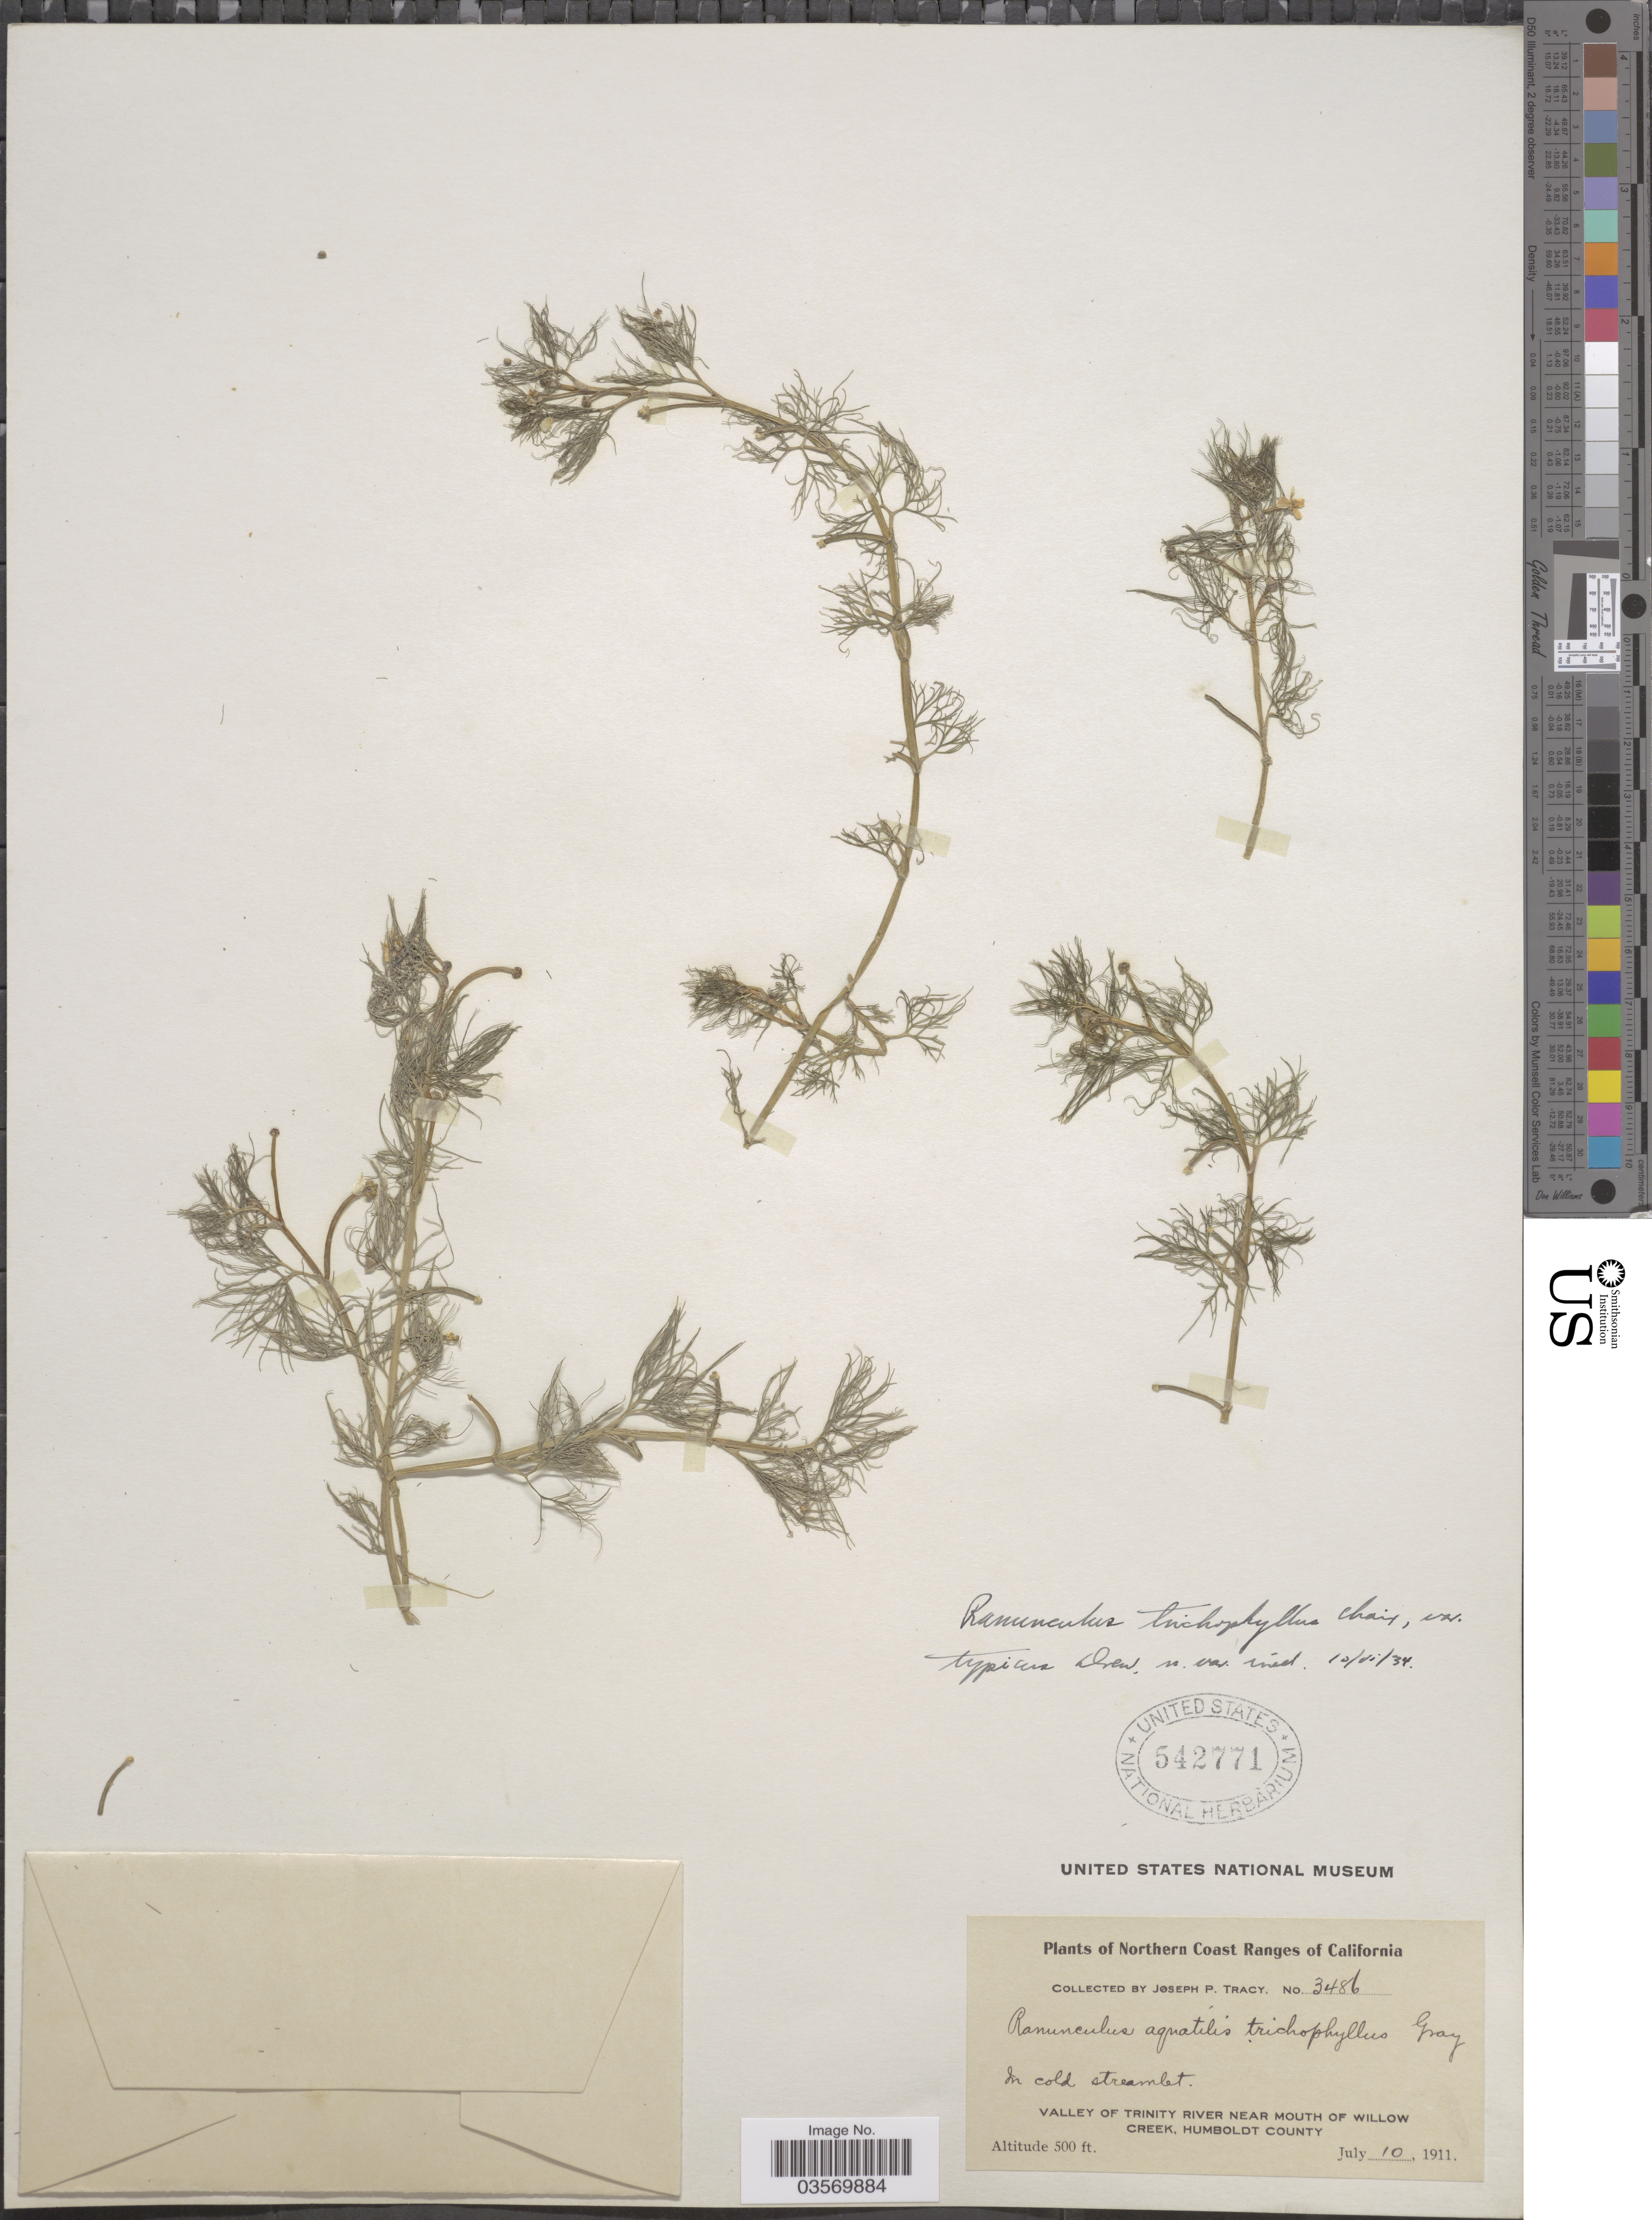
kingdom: Plantae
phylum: Tracheophyta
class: Magnoliopsida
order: Ranunculales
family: Ranunculaceae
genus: Ranunculus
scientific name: Ranunculus trichophyllus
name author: Chaix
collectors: J. Tracy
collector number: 3486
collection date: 1911-07-10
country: United States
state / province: California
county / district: Humboldt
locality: Northern coast Ranges. Valley of Trinity River near Mouth of Willow Creek, Humboldt County.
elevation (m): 152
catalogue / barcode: US 542771